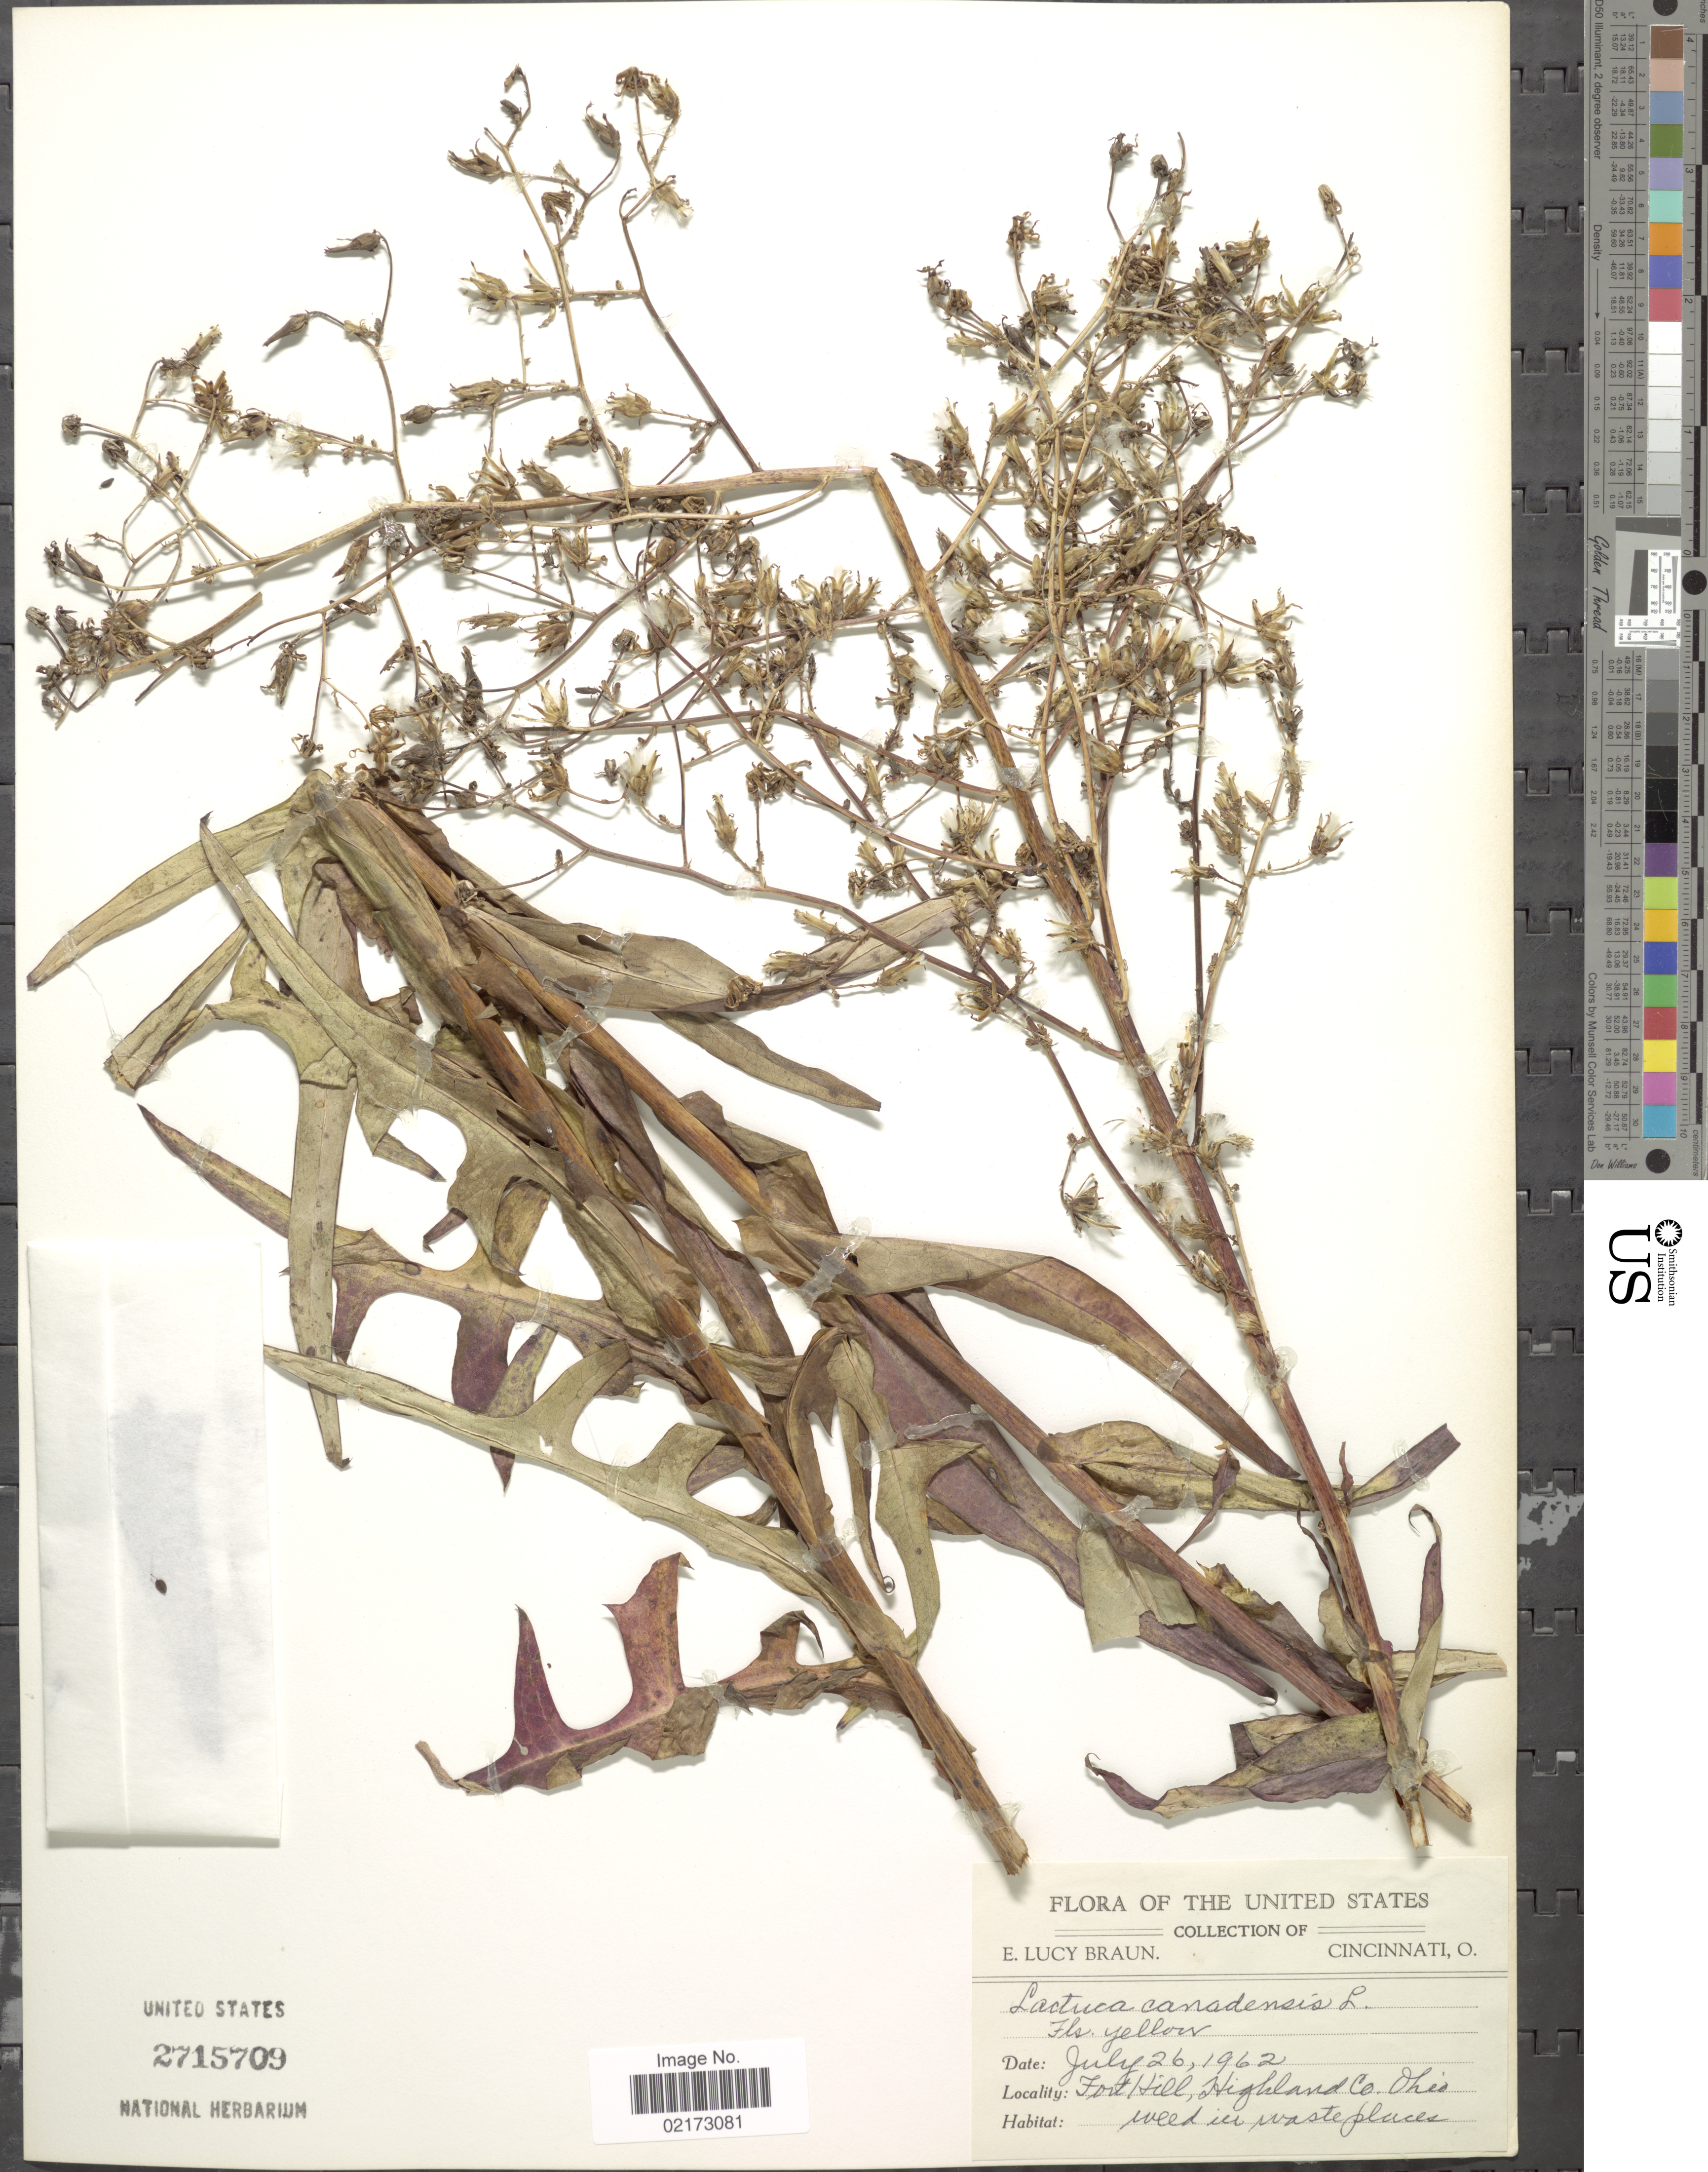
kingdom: Plantae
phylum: Tracheophyta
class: Magnoliopsida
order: Asterales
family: Asteraceae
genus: Lactuca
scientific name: Lactuca canadensis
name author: L.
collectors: E. L. Braun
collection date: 1962-07-26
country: United States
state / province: Ohio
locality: The United States, Fort Hill, Highland Co.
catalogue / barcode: US 2715709